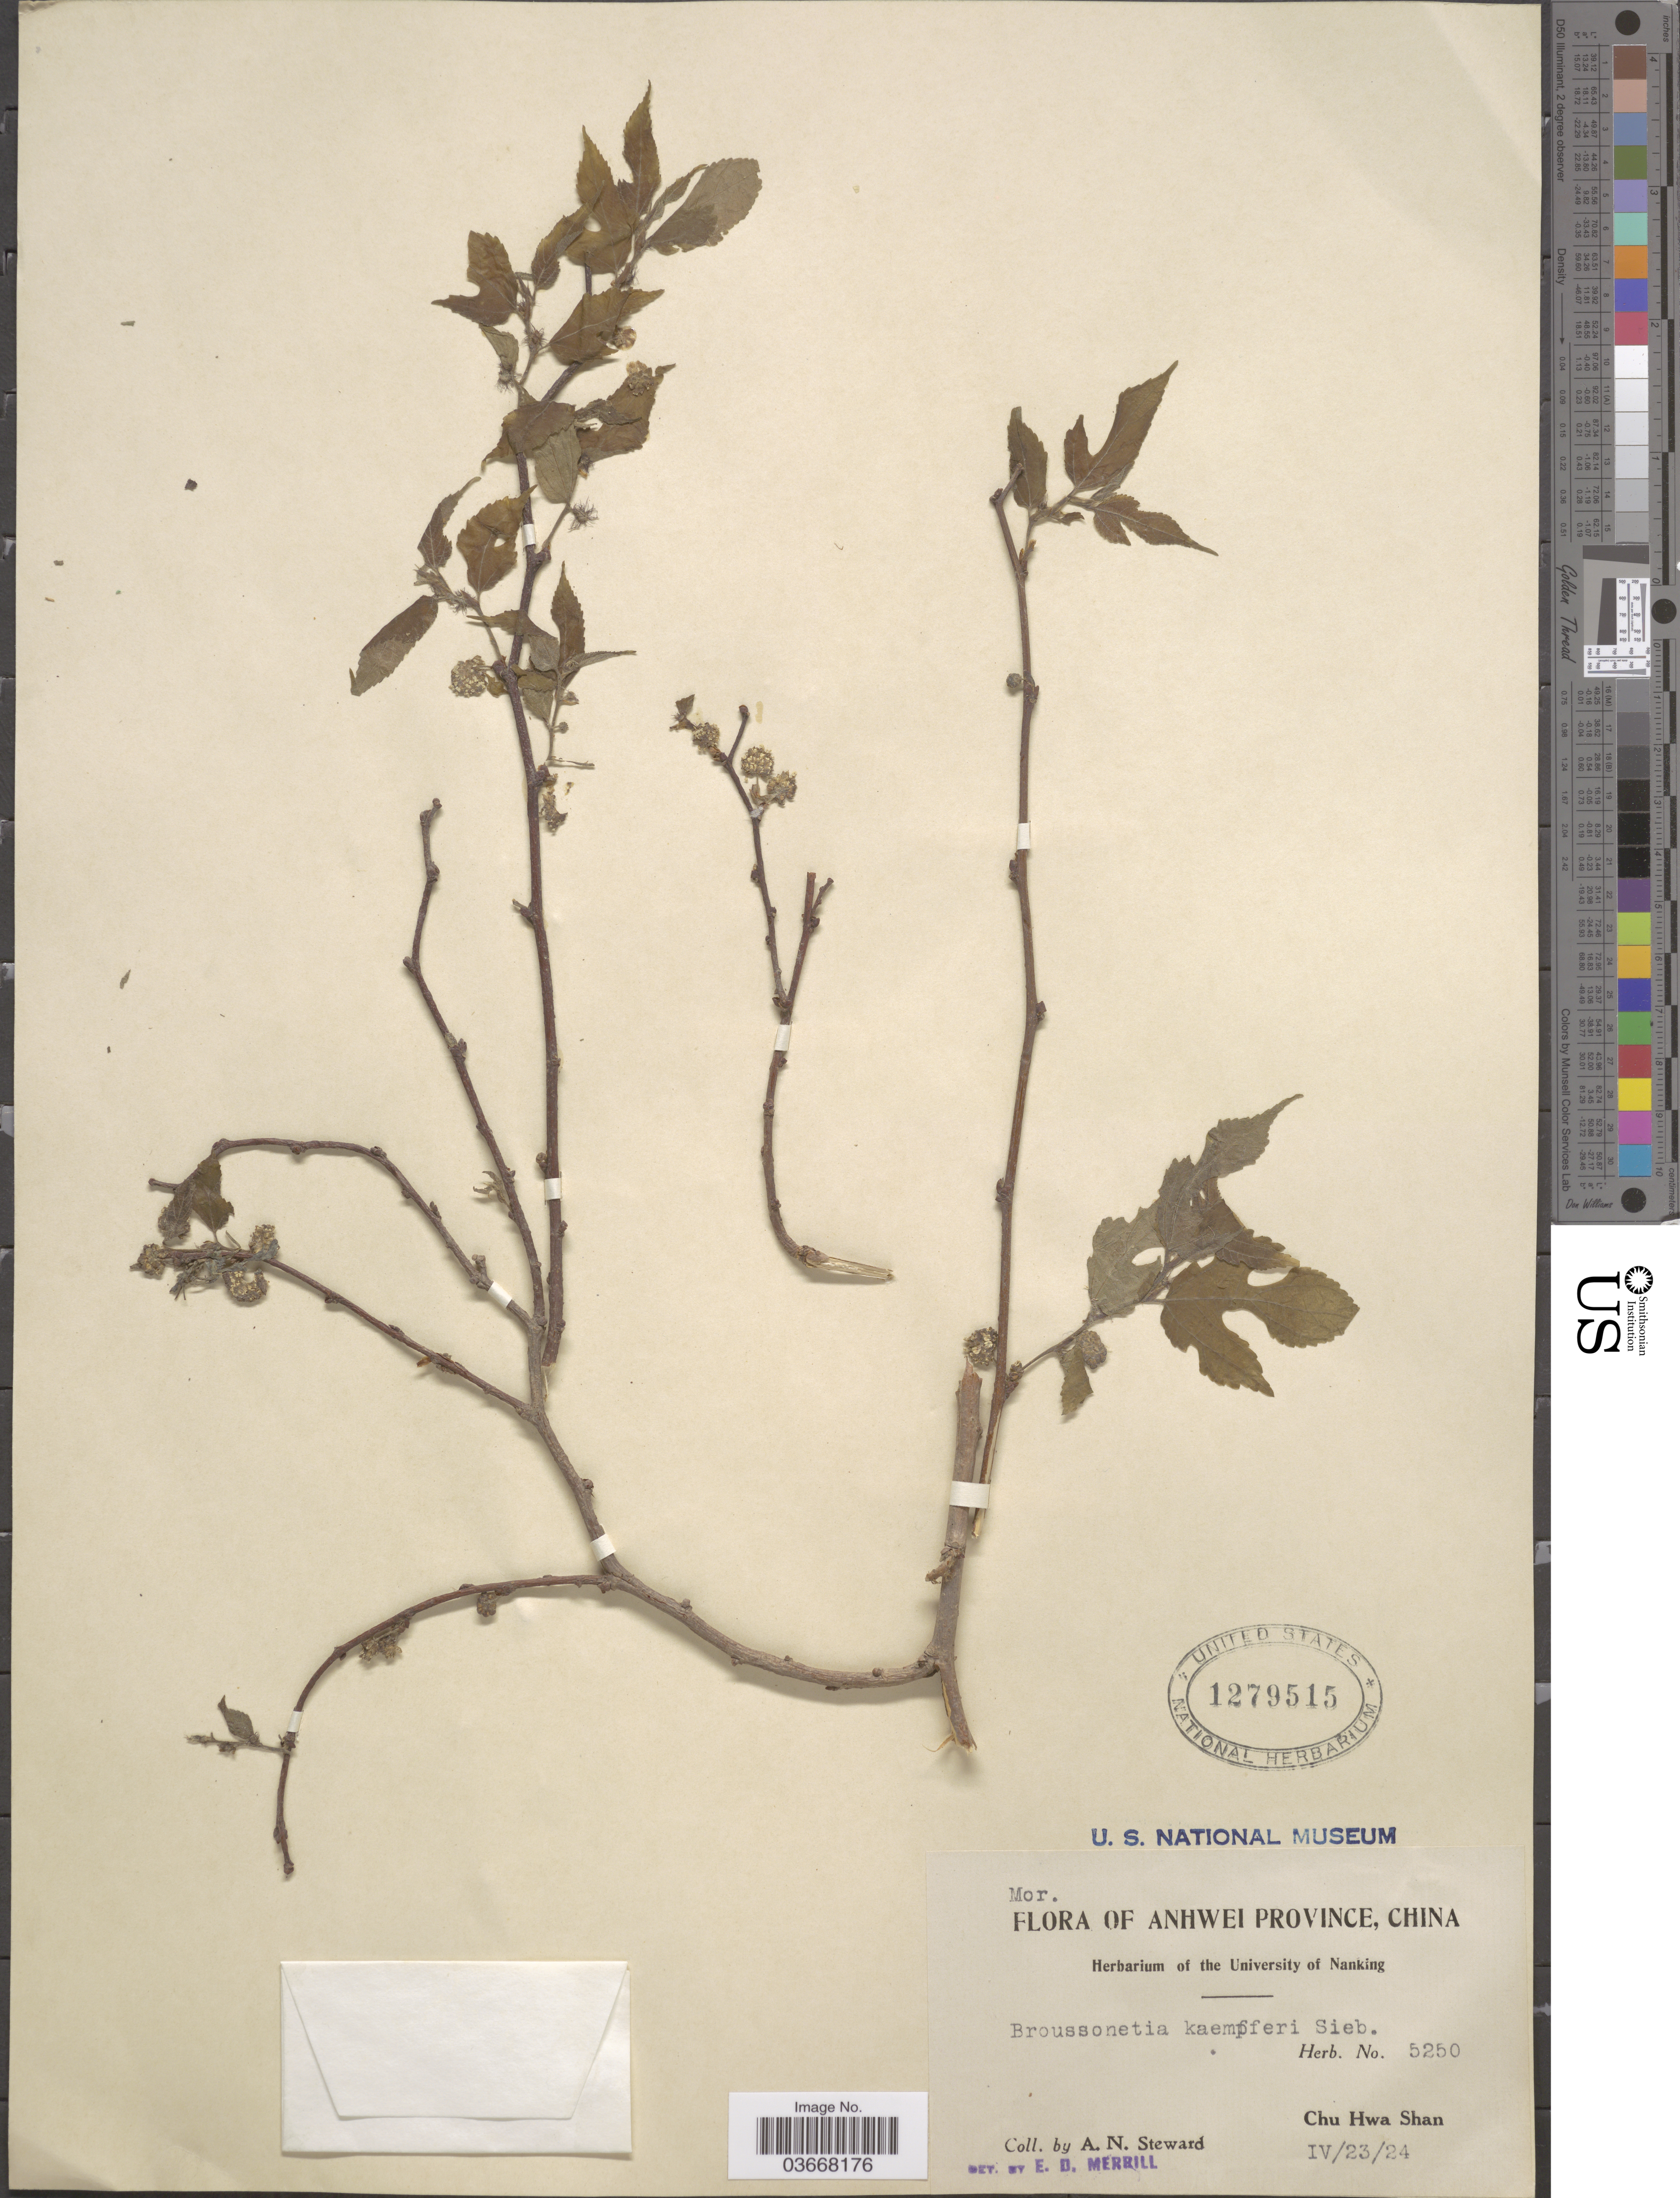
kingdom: Plantae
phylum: Tracheophyta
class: Magnoliopsida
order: Rosales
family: Moraceae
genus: Broussonetia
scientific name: Broussonetia kaempferi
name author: Siebold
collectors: A. N. Steward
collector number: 5250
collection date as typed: Transcribed d/m/y: 23/4/24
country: China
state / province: Anhui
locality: Anhwei Province. Chu Hwa Shan.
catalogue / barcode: US 1279515